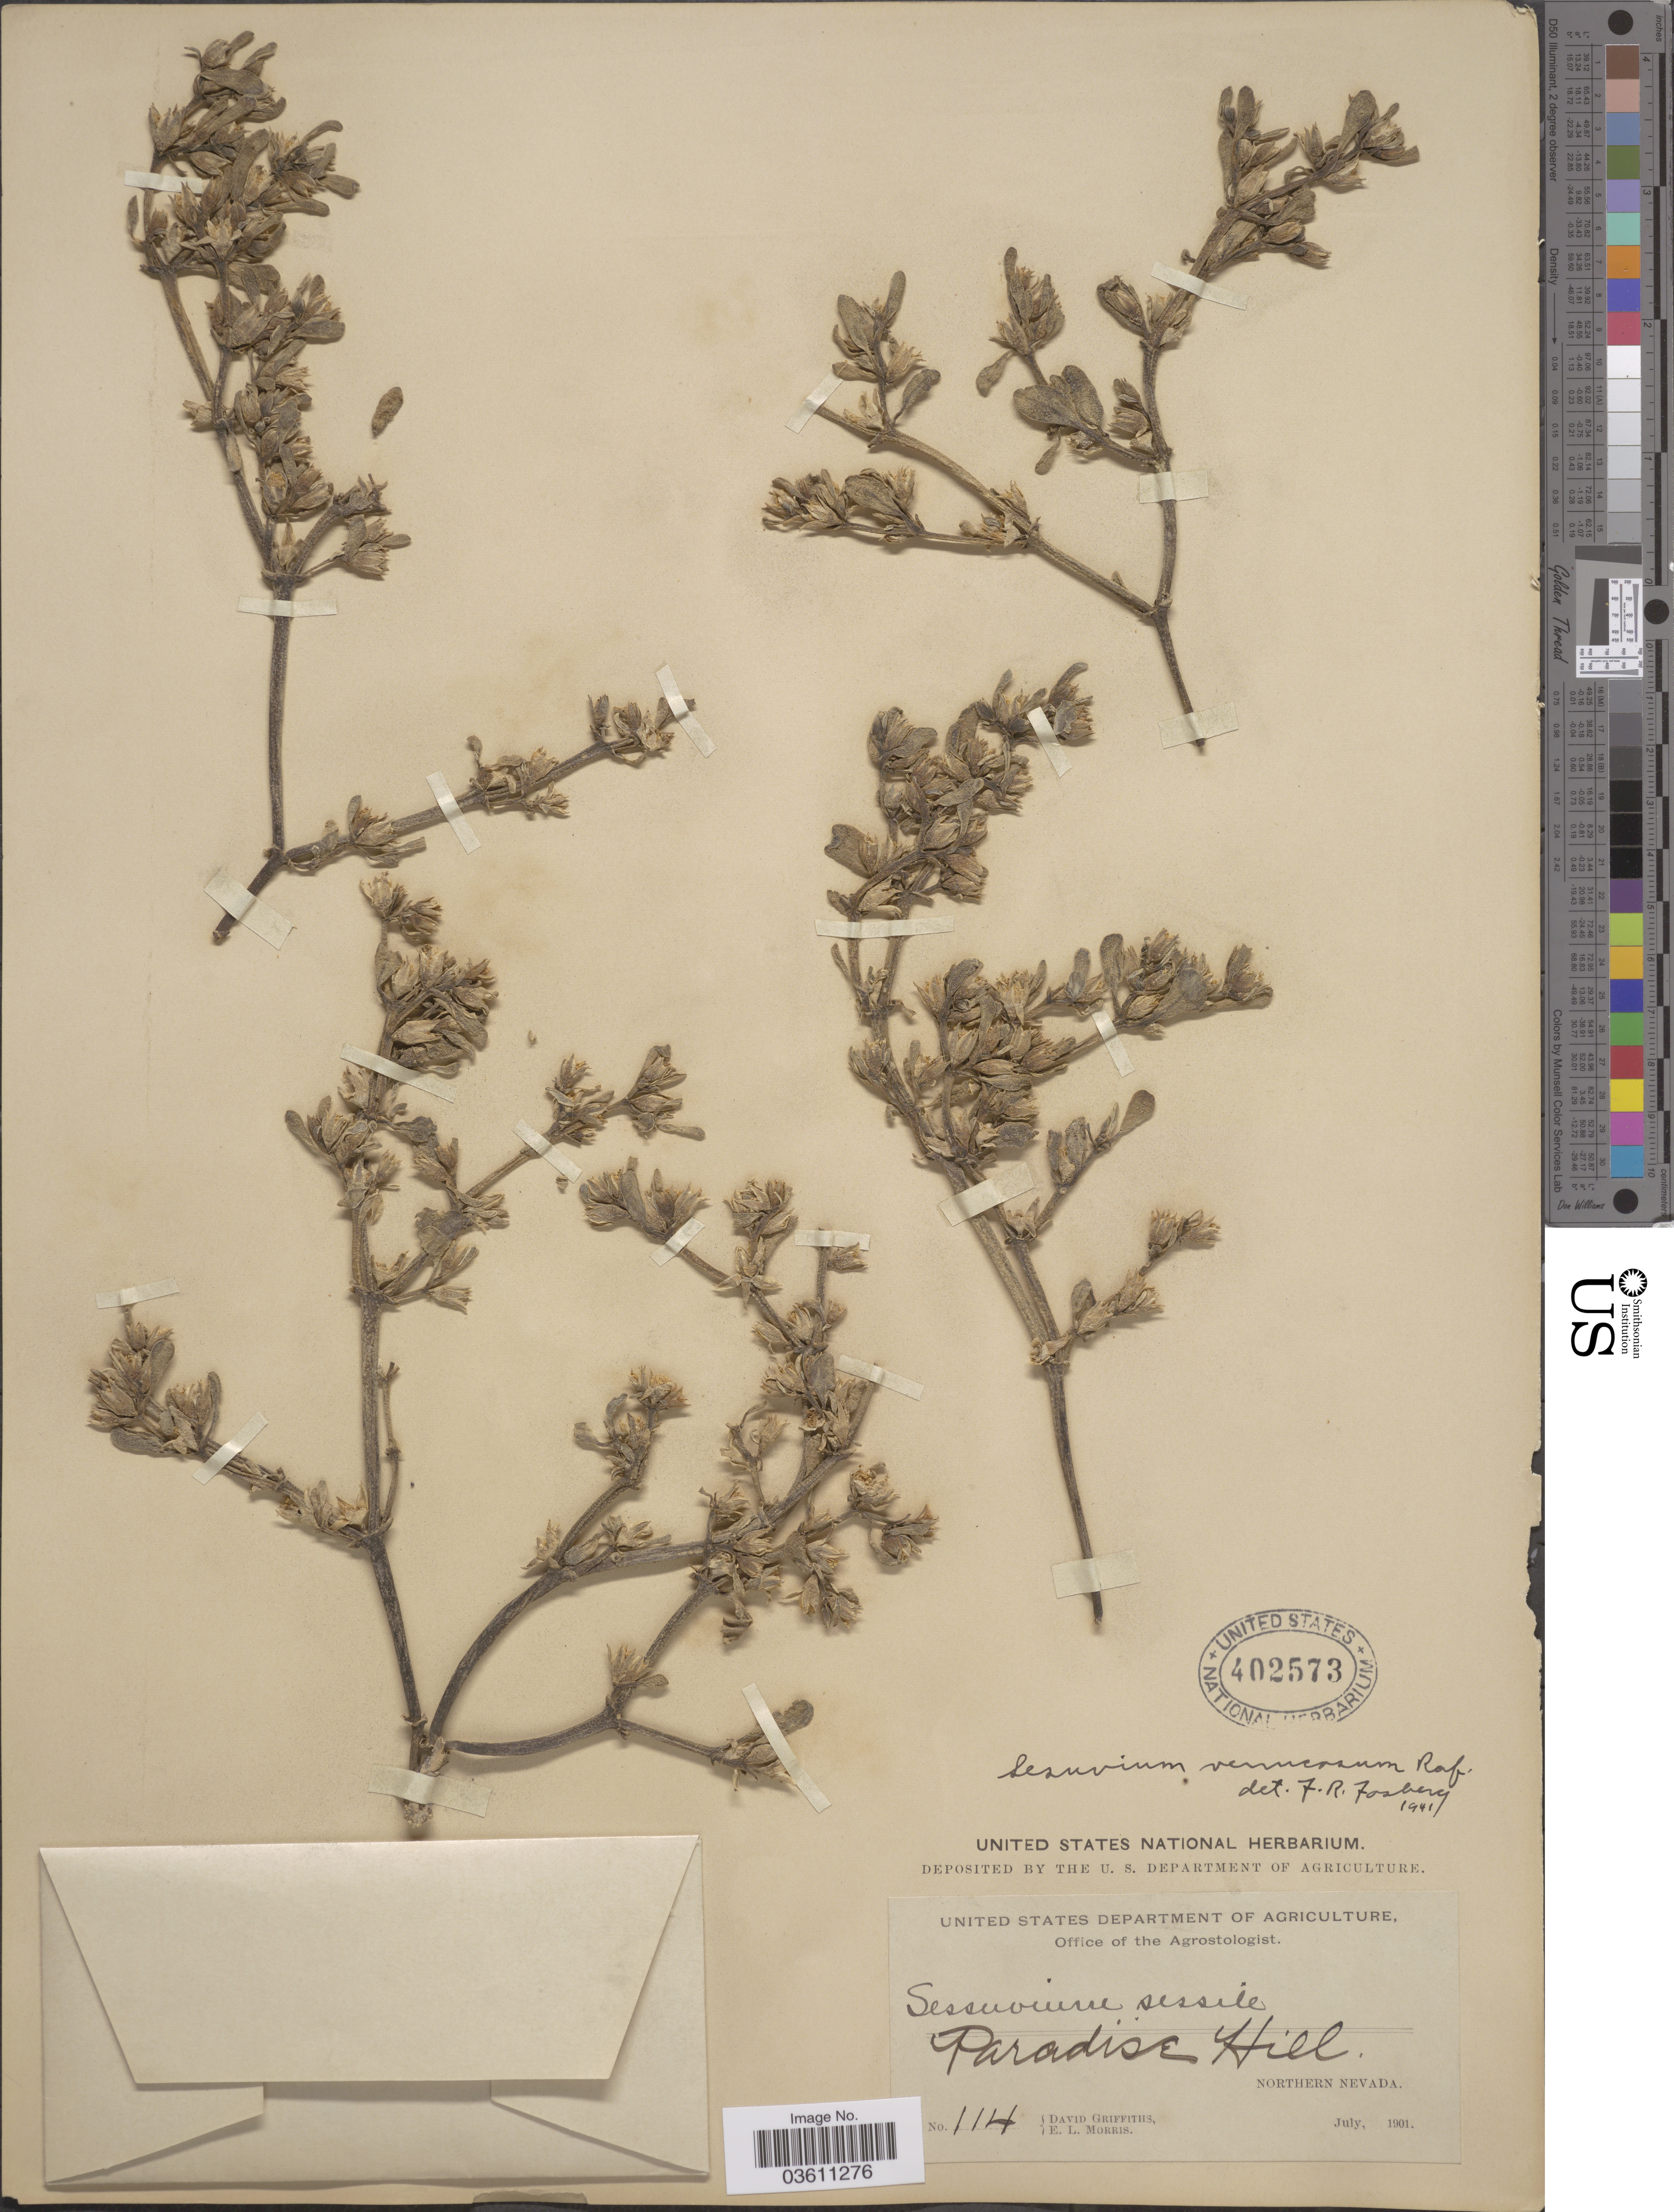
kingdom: Plantae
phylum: Tracheophyta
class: Magnoliopsida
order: Caryophyllales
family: Aizoaceae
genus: Sesuvium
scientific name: Sesuvium revolutifolium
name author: Ortega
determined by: Strong, Mark T., (BOT), Smithsonian Institution - National Museum of Natural History (UNITED STATES)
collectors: D. Griffiths & E. Morris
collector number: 114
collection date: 1901-07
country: United States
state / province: Nevada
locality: Paradise Hill, Northern Nevada.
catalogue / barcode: US 402573